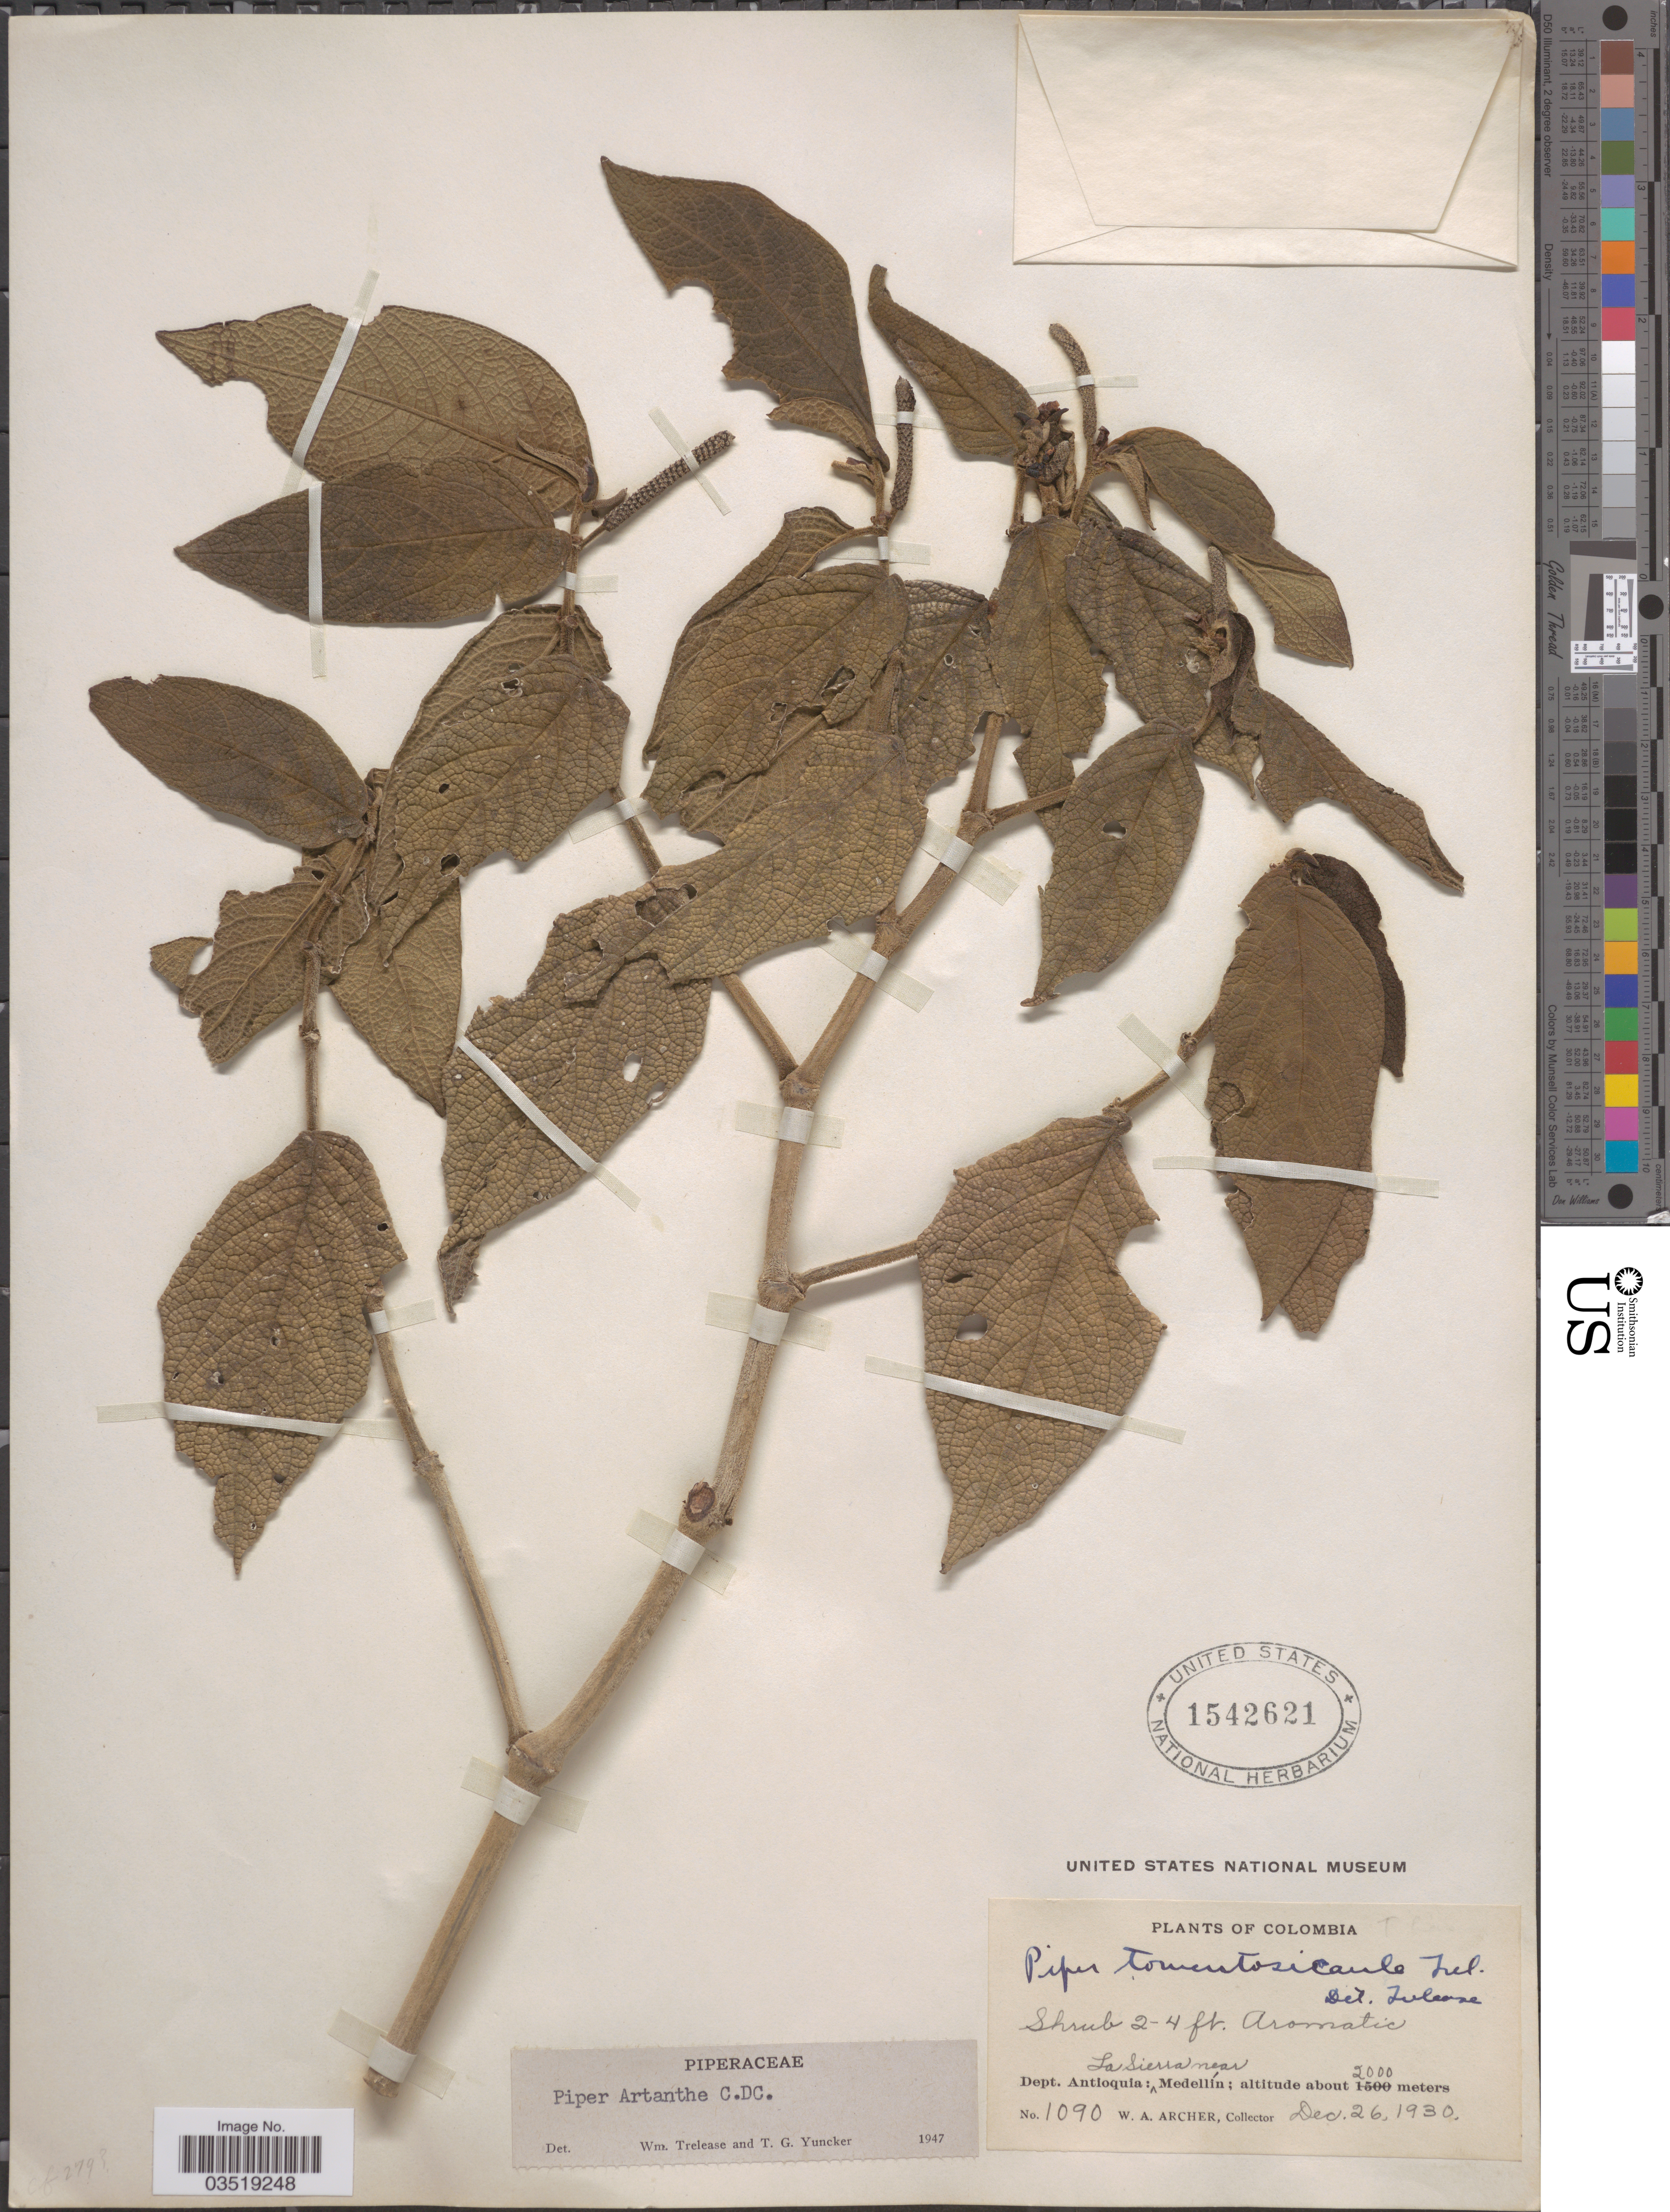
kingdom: Plantae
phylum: Tracheophyta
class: Magnoliopsida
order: Piperales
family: Piperaceae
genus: Piper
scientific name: Piper artanthe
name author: C. DC.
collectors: W. Archer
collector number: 1090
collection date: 1930-12-26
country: Colombia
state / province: Antioquia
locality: Dept. Antioquia: La Sierra near Medellín.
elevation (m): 2000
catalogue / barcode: US 1542621